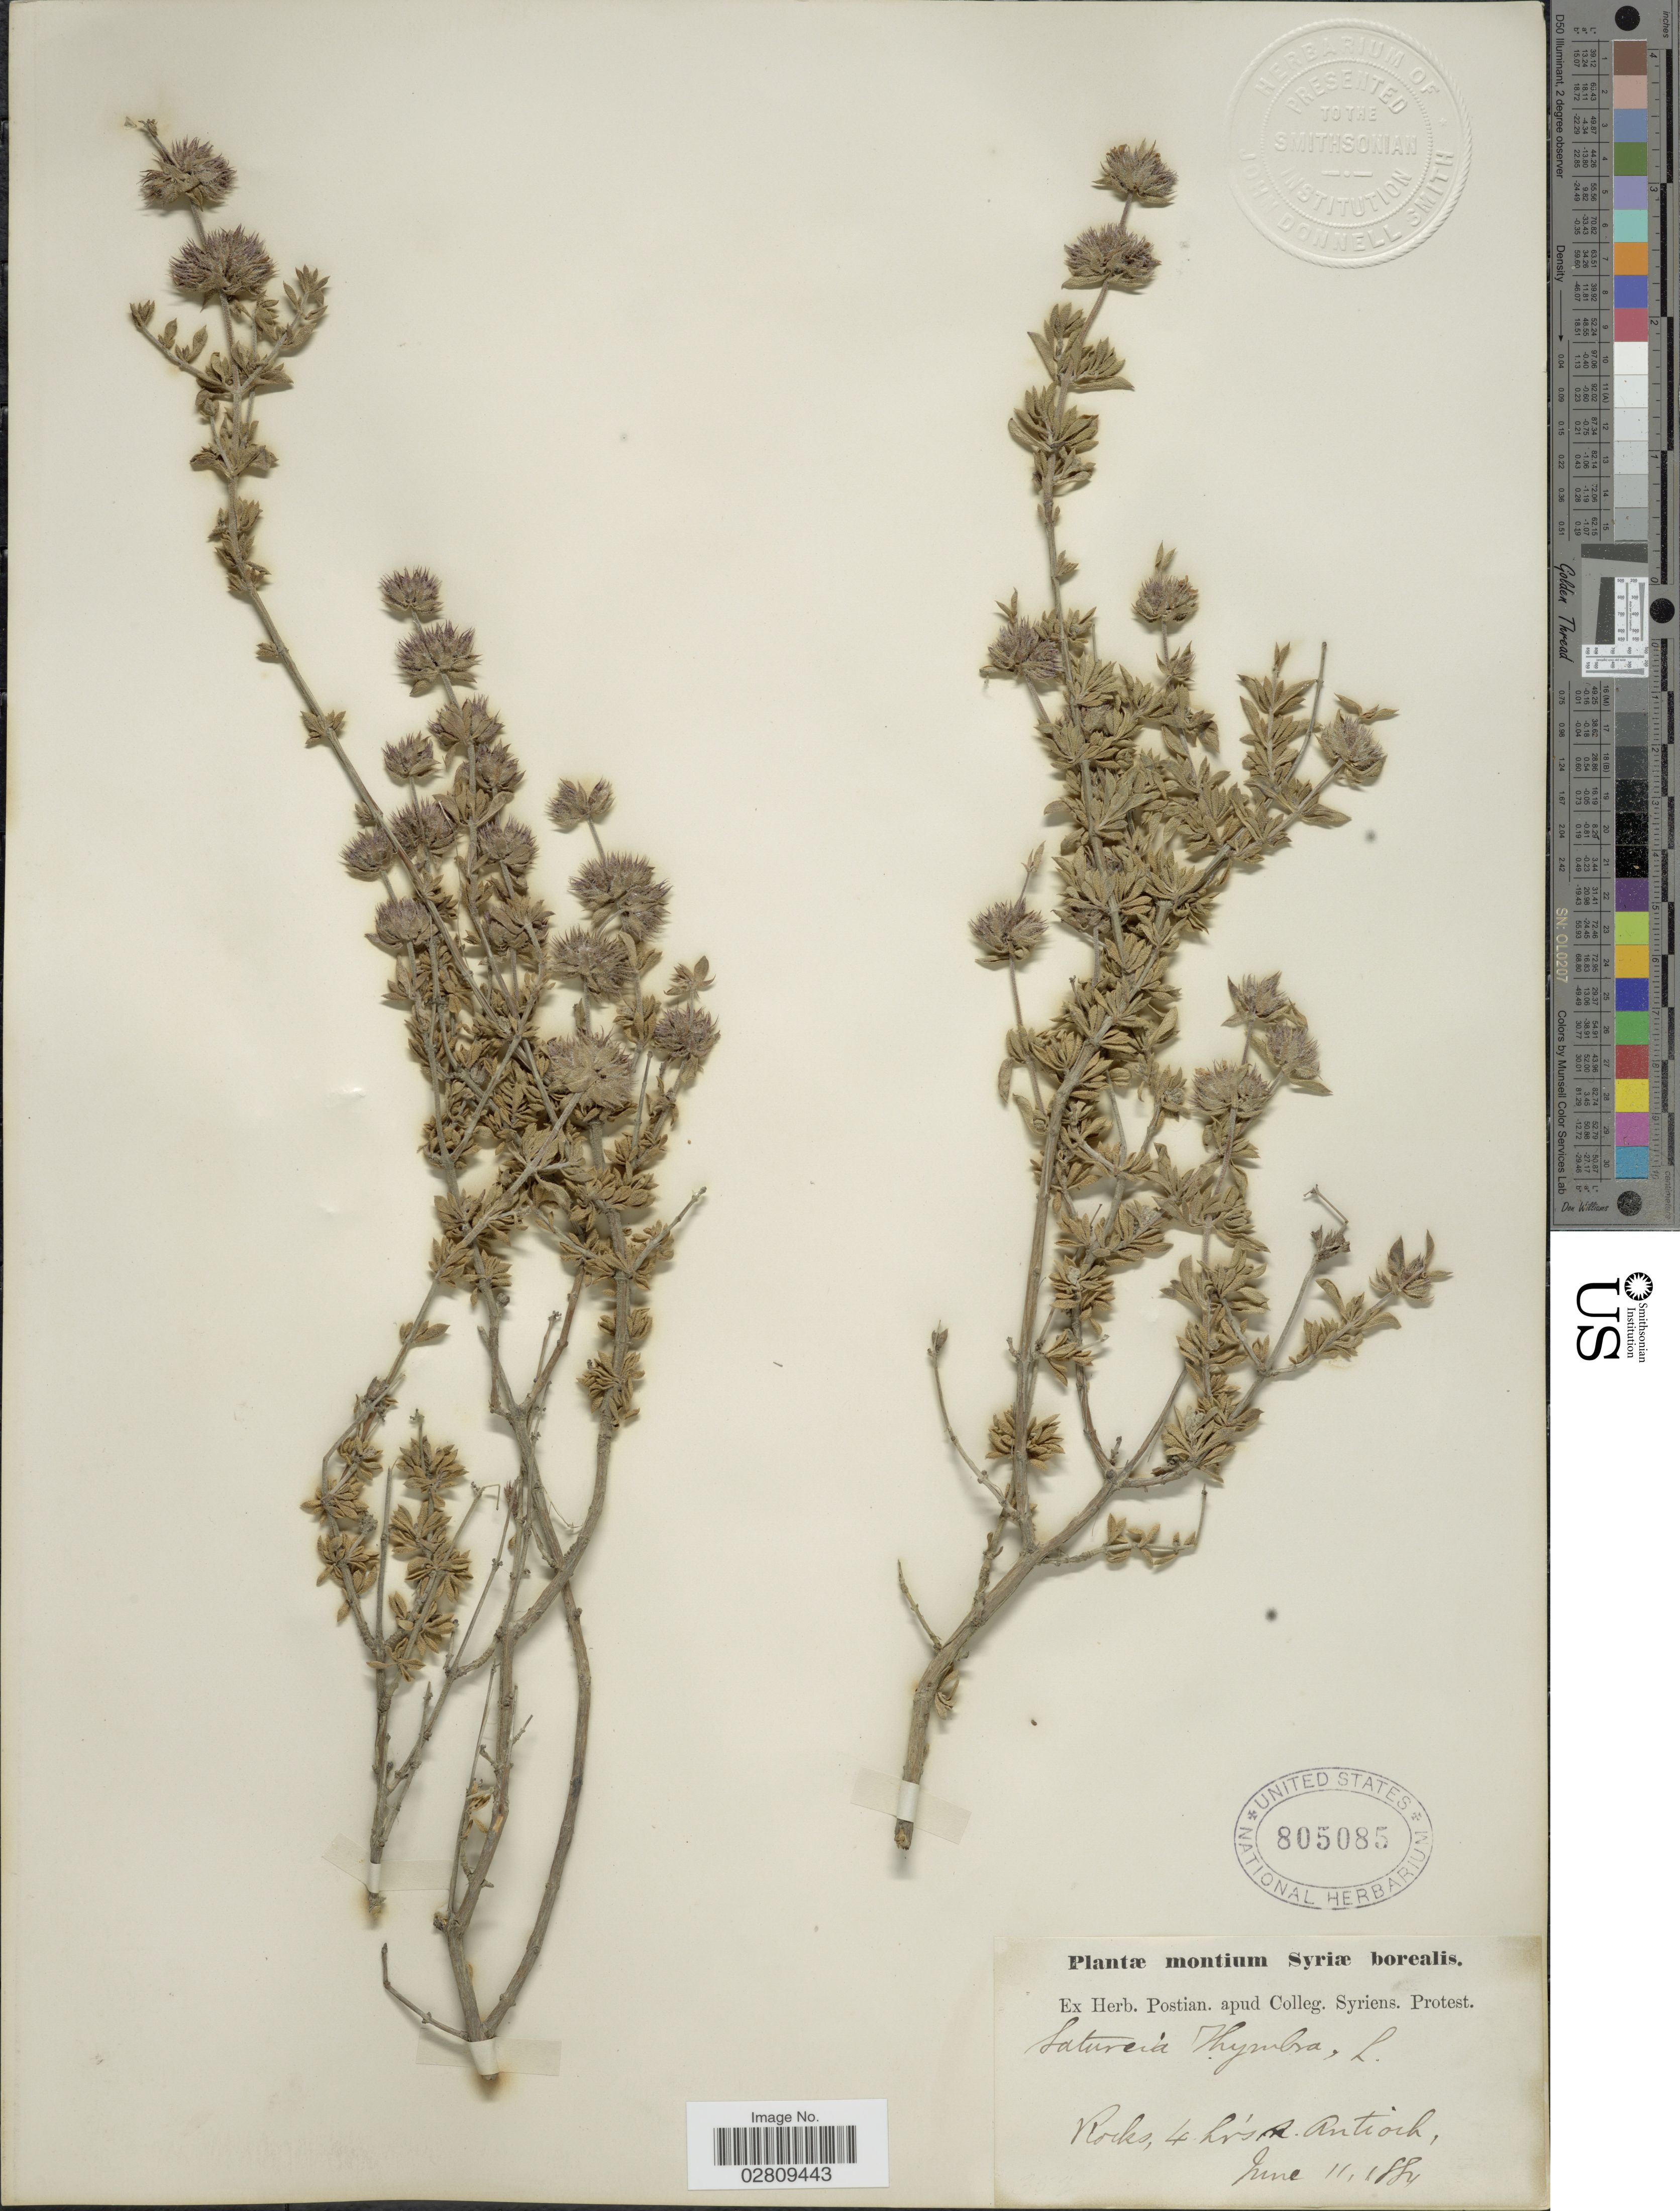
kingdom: Plantae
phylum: Tracheophyta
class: Magnoliopsida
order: Lamiales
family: Lamiaceae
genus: Satureja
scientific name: Satureja thymbra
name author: L.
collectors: ex herb. Postian. apud Colleg. Syriens. Protest. USE "Fannie P. A. Shepard" (10308853) AS PRIMARY COLLECTOR INSTEAD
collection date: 1884-06-11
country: Syria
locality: Montium Syriæ borealis. 4 km's [interpreted] R. [interpreted] Antioch.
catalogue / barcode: US 805085